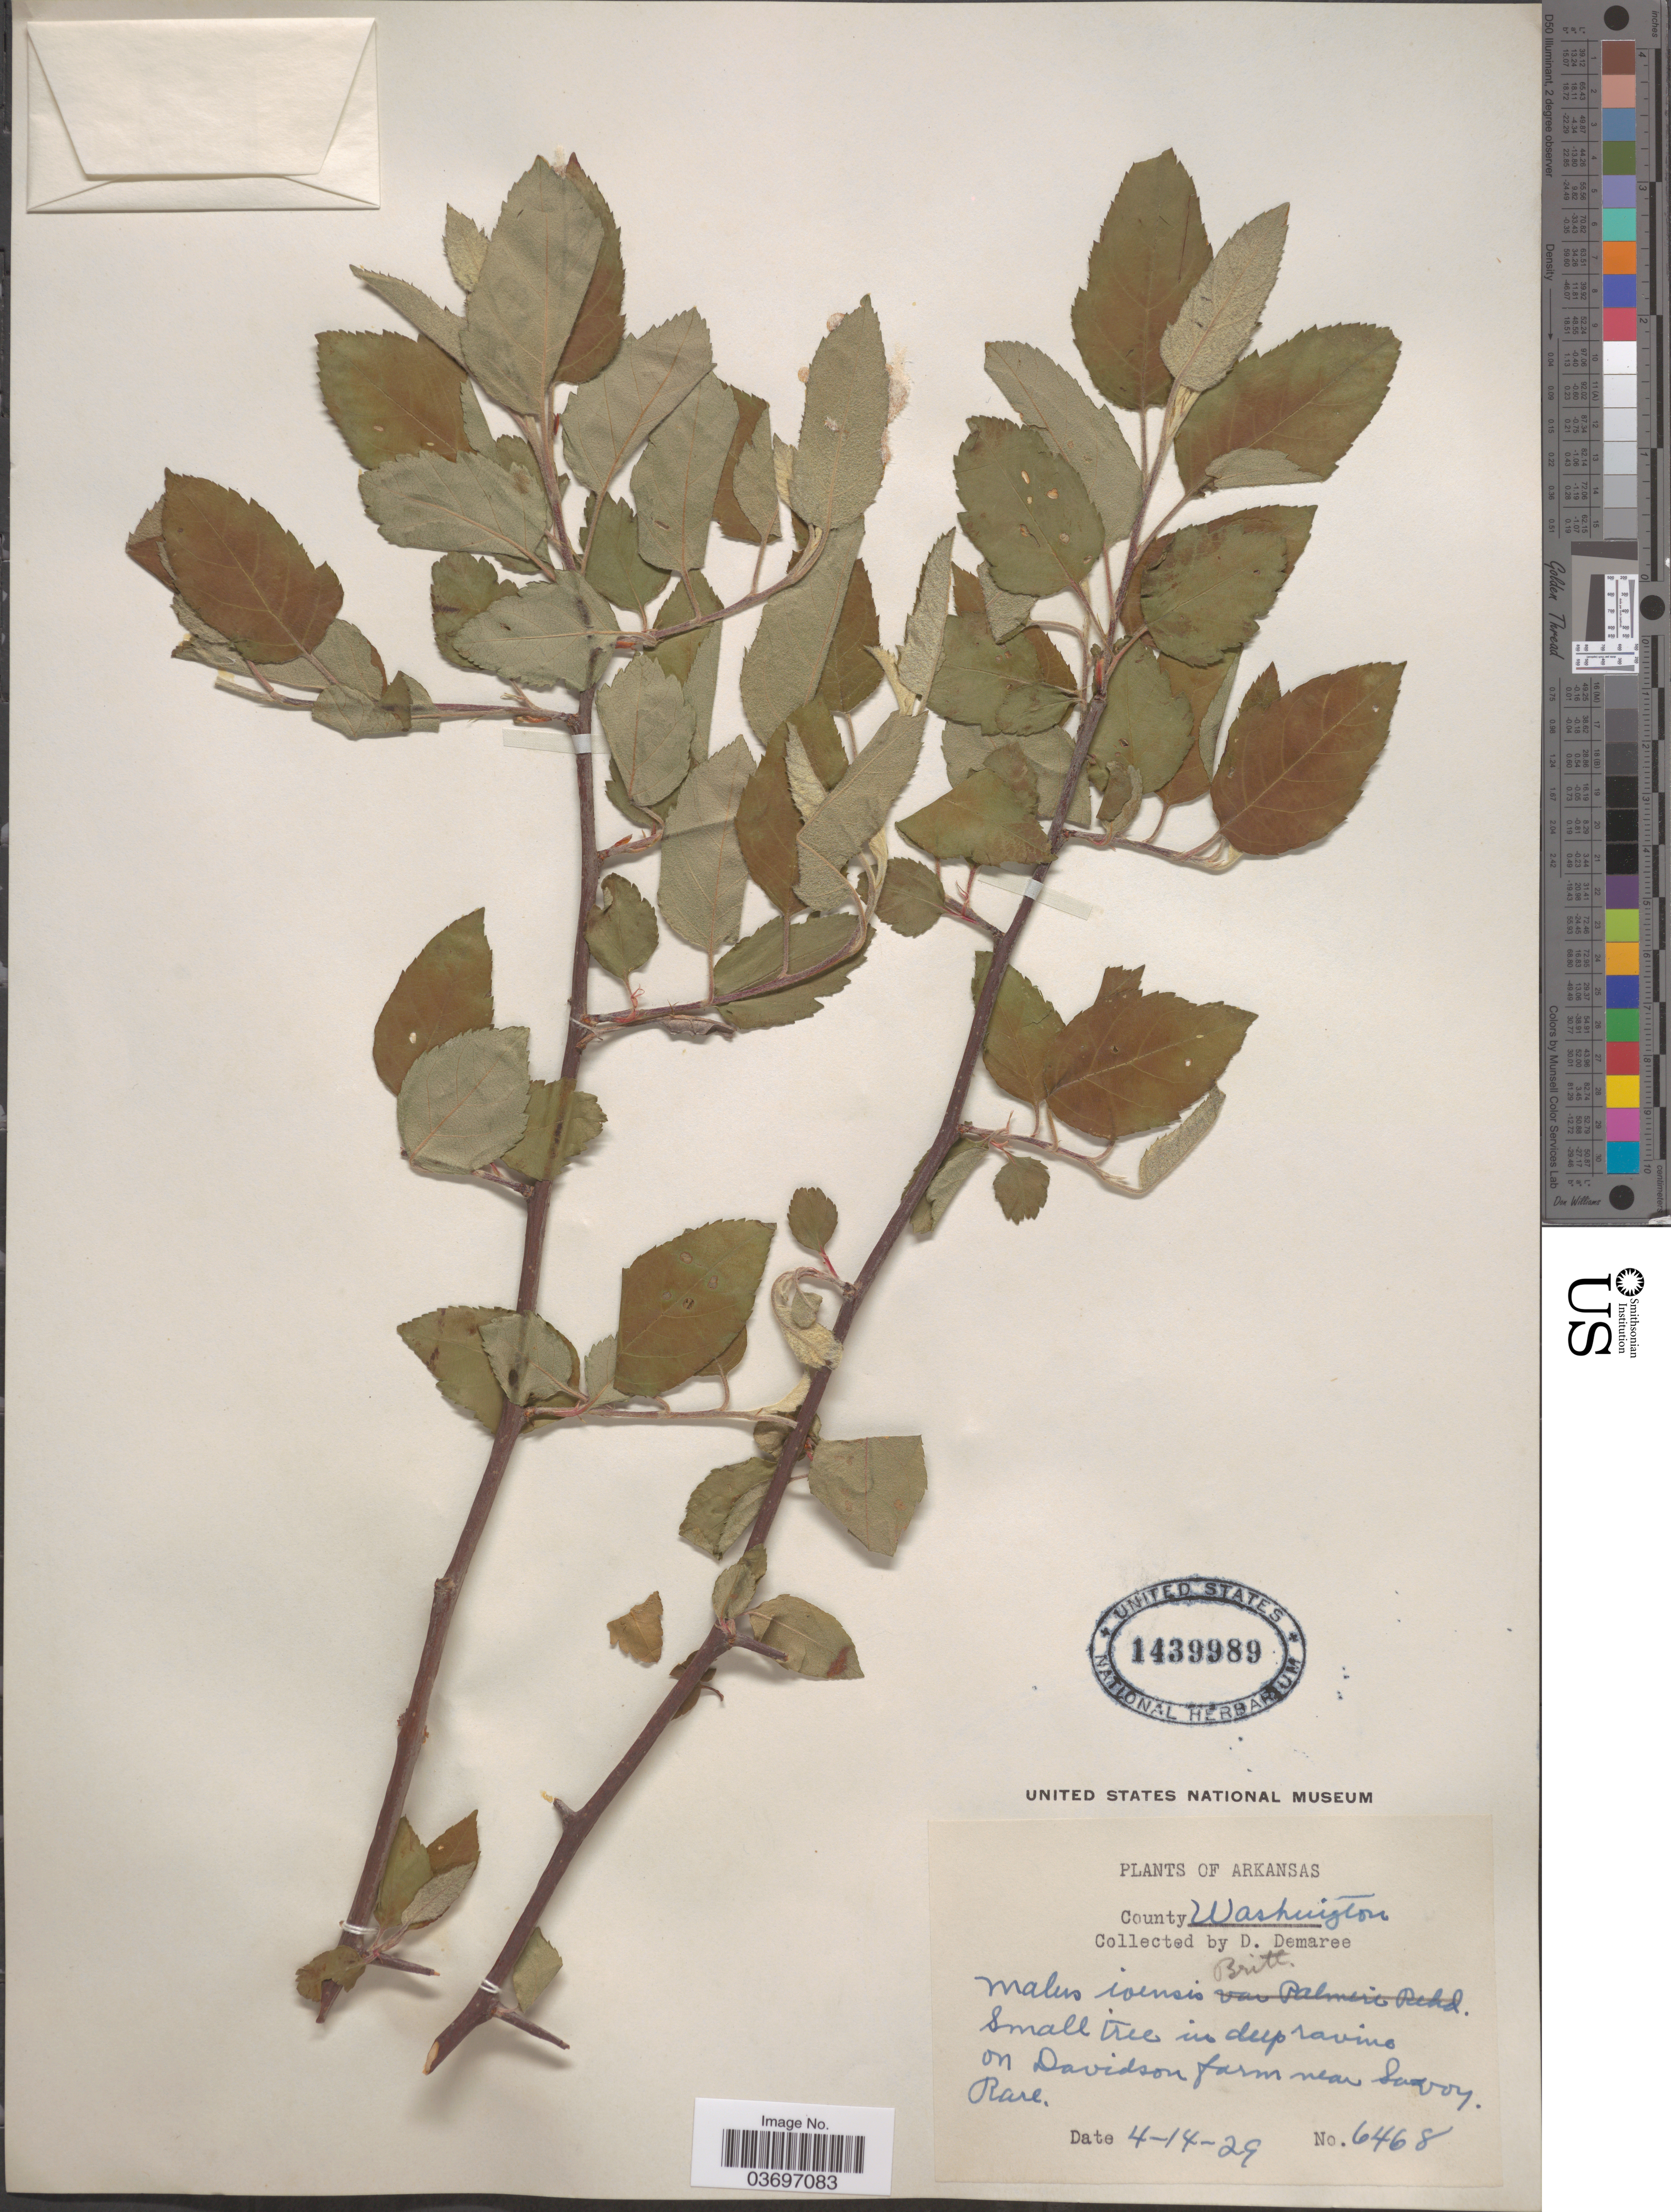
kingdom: Plantae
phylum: Tracheophyta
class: Magnoliopsida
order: Rosales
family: Rosaceae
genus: Malus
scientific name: Malus ioensis var. ioensis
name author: Rehder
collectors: D. Demaree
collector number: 6468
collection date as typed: Transcribed d/m/y: 14/4/29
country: United States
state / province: Arkansas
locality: County Washington. On Davidson farm near Savoy. Rare.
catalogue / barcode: US 1439989